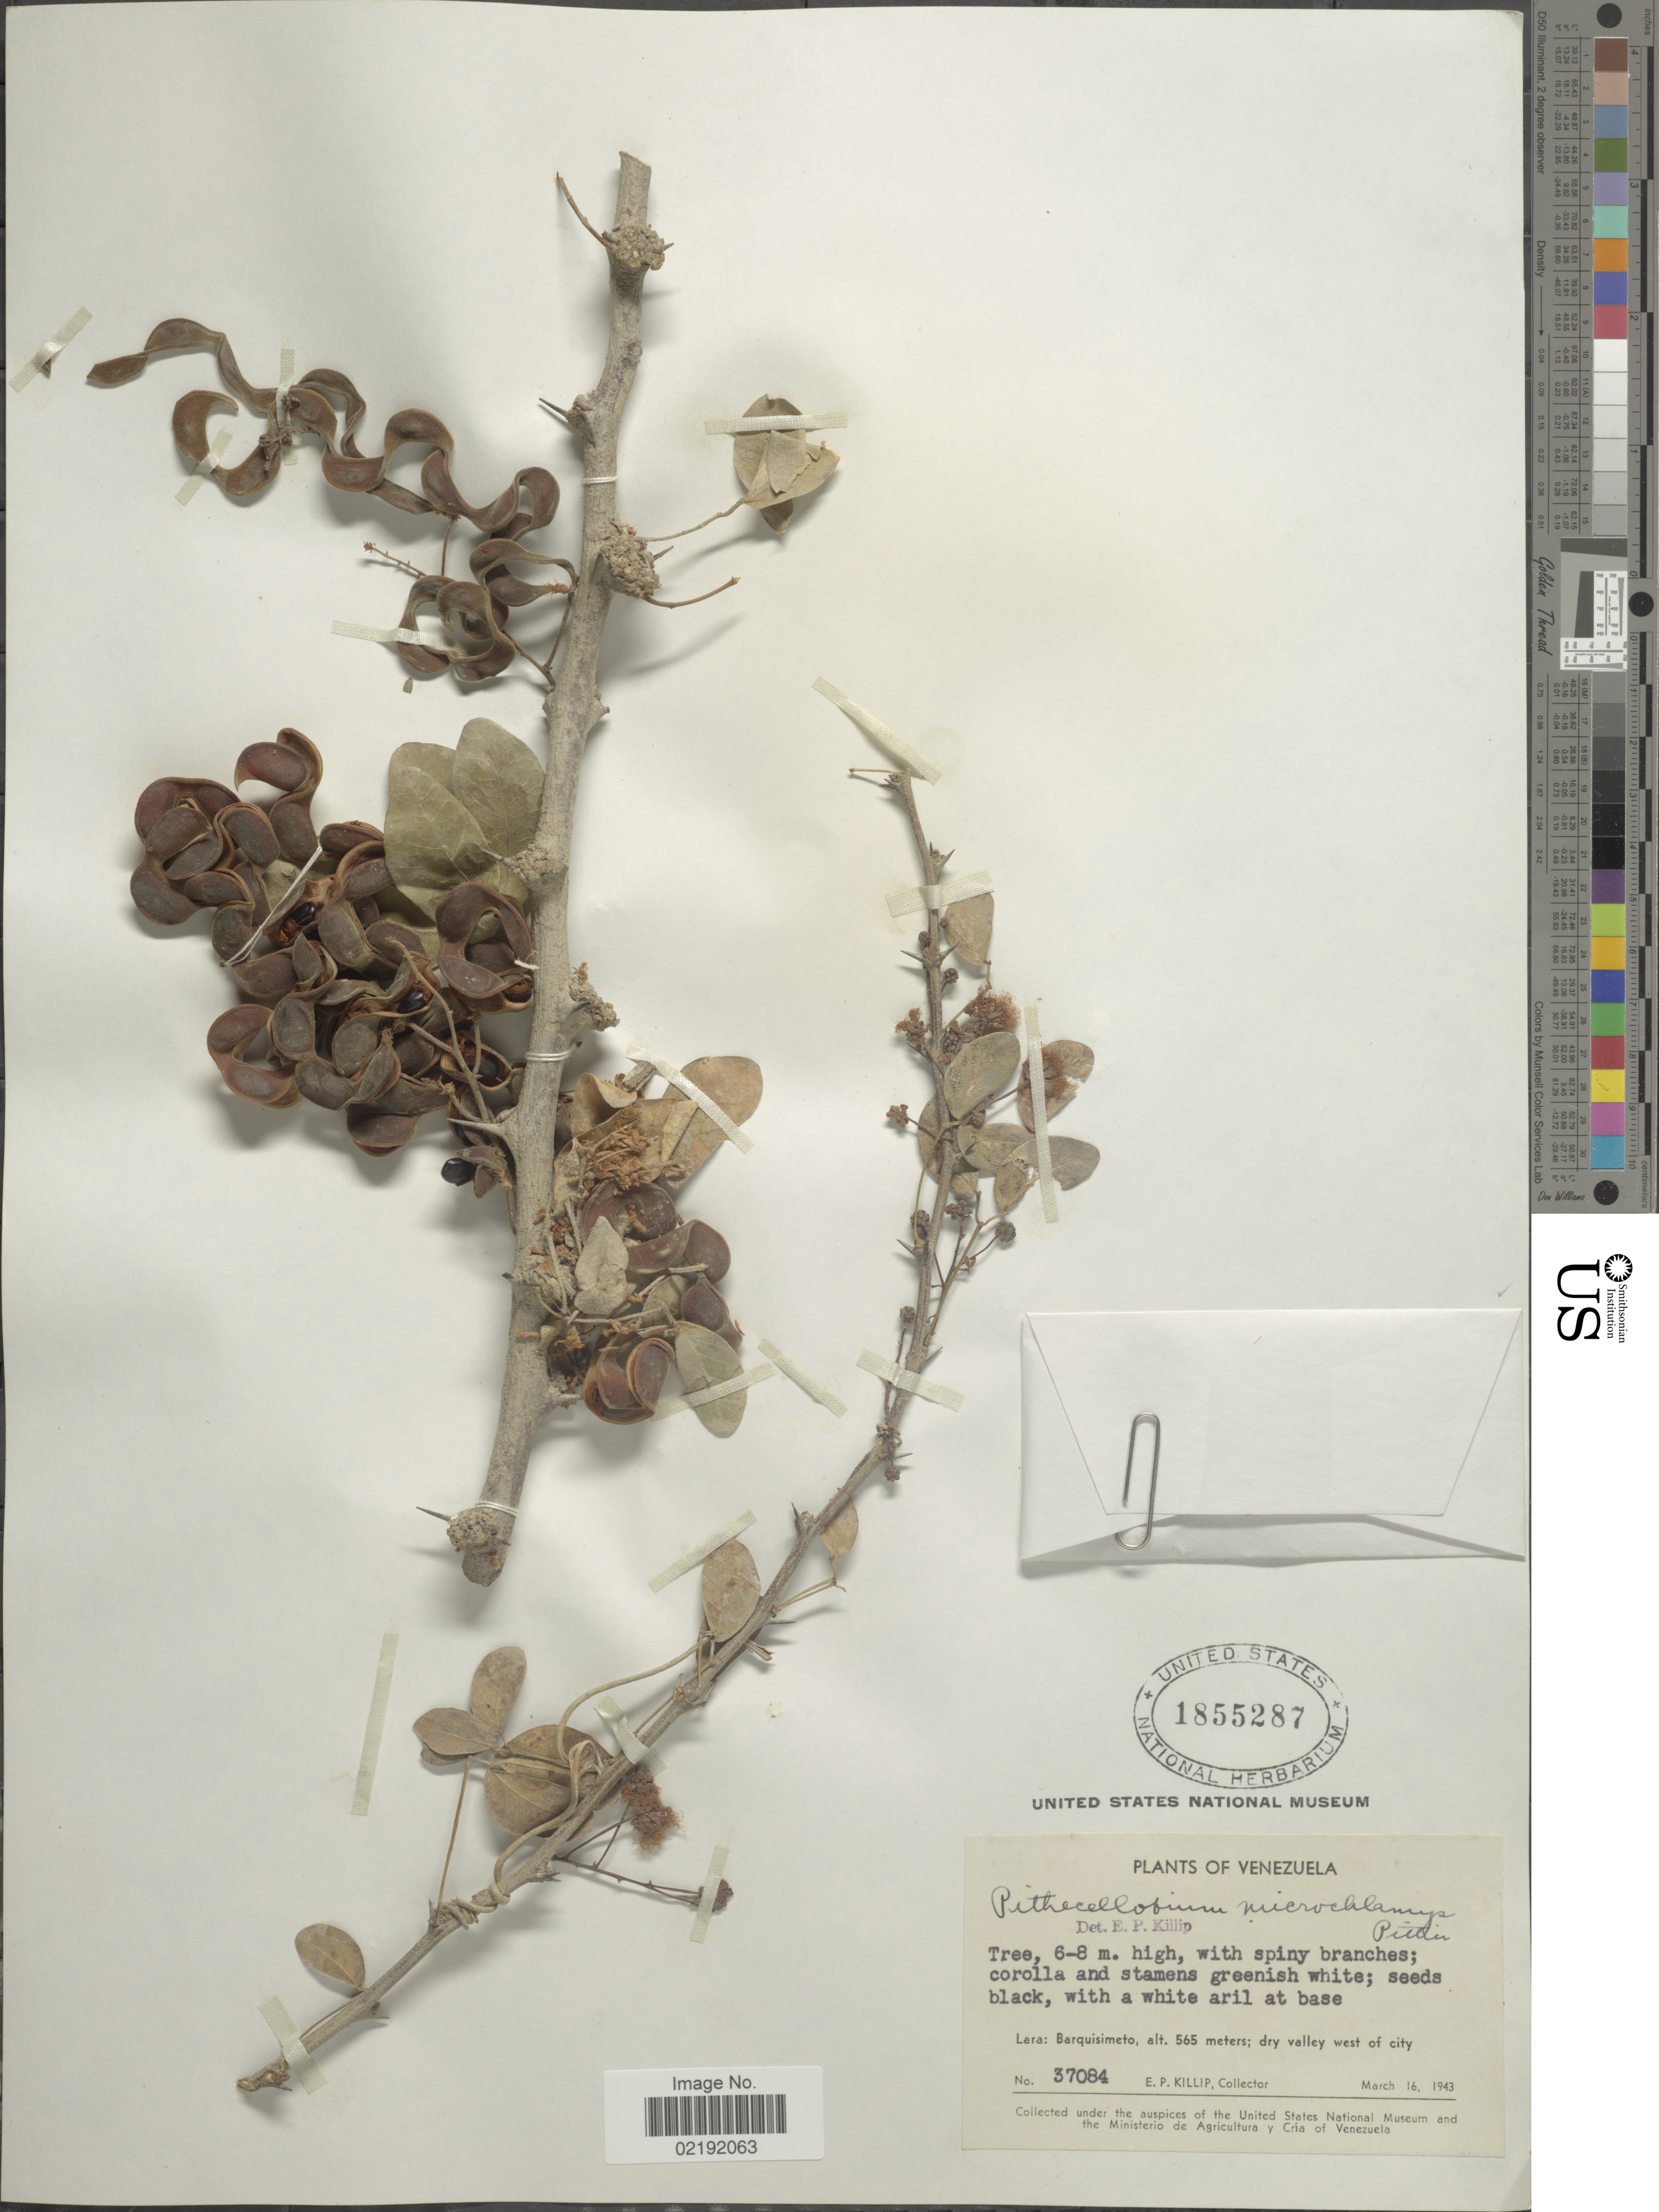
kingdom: Plantae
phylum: Tracheophyta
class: Magnoliopsida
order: Fabales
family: Fabaceae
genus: Pithecellobium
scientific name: Pithecellobium unguis-cati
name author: (L.) Benth.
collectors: E. P. Killip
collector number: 37084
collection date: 1943-03-16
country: Venezuela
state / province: Lara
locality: Lara: Barquisimeto; dry valley west of city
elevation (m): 565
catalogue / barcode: US 1855287